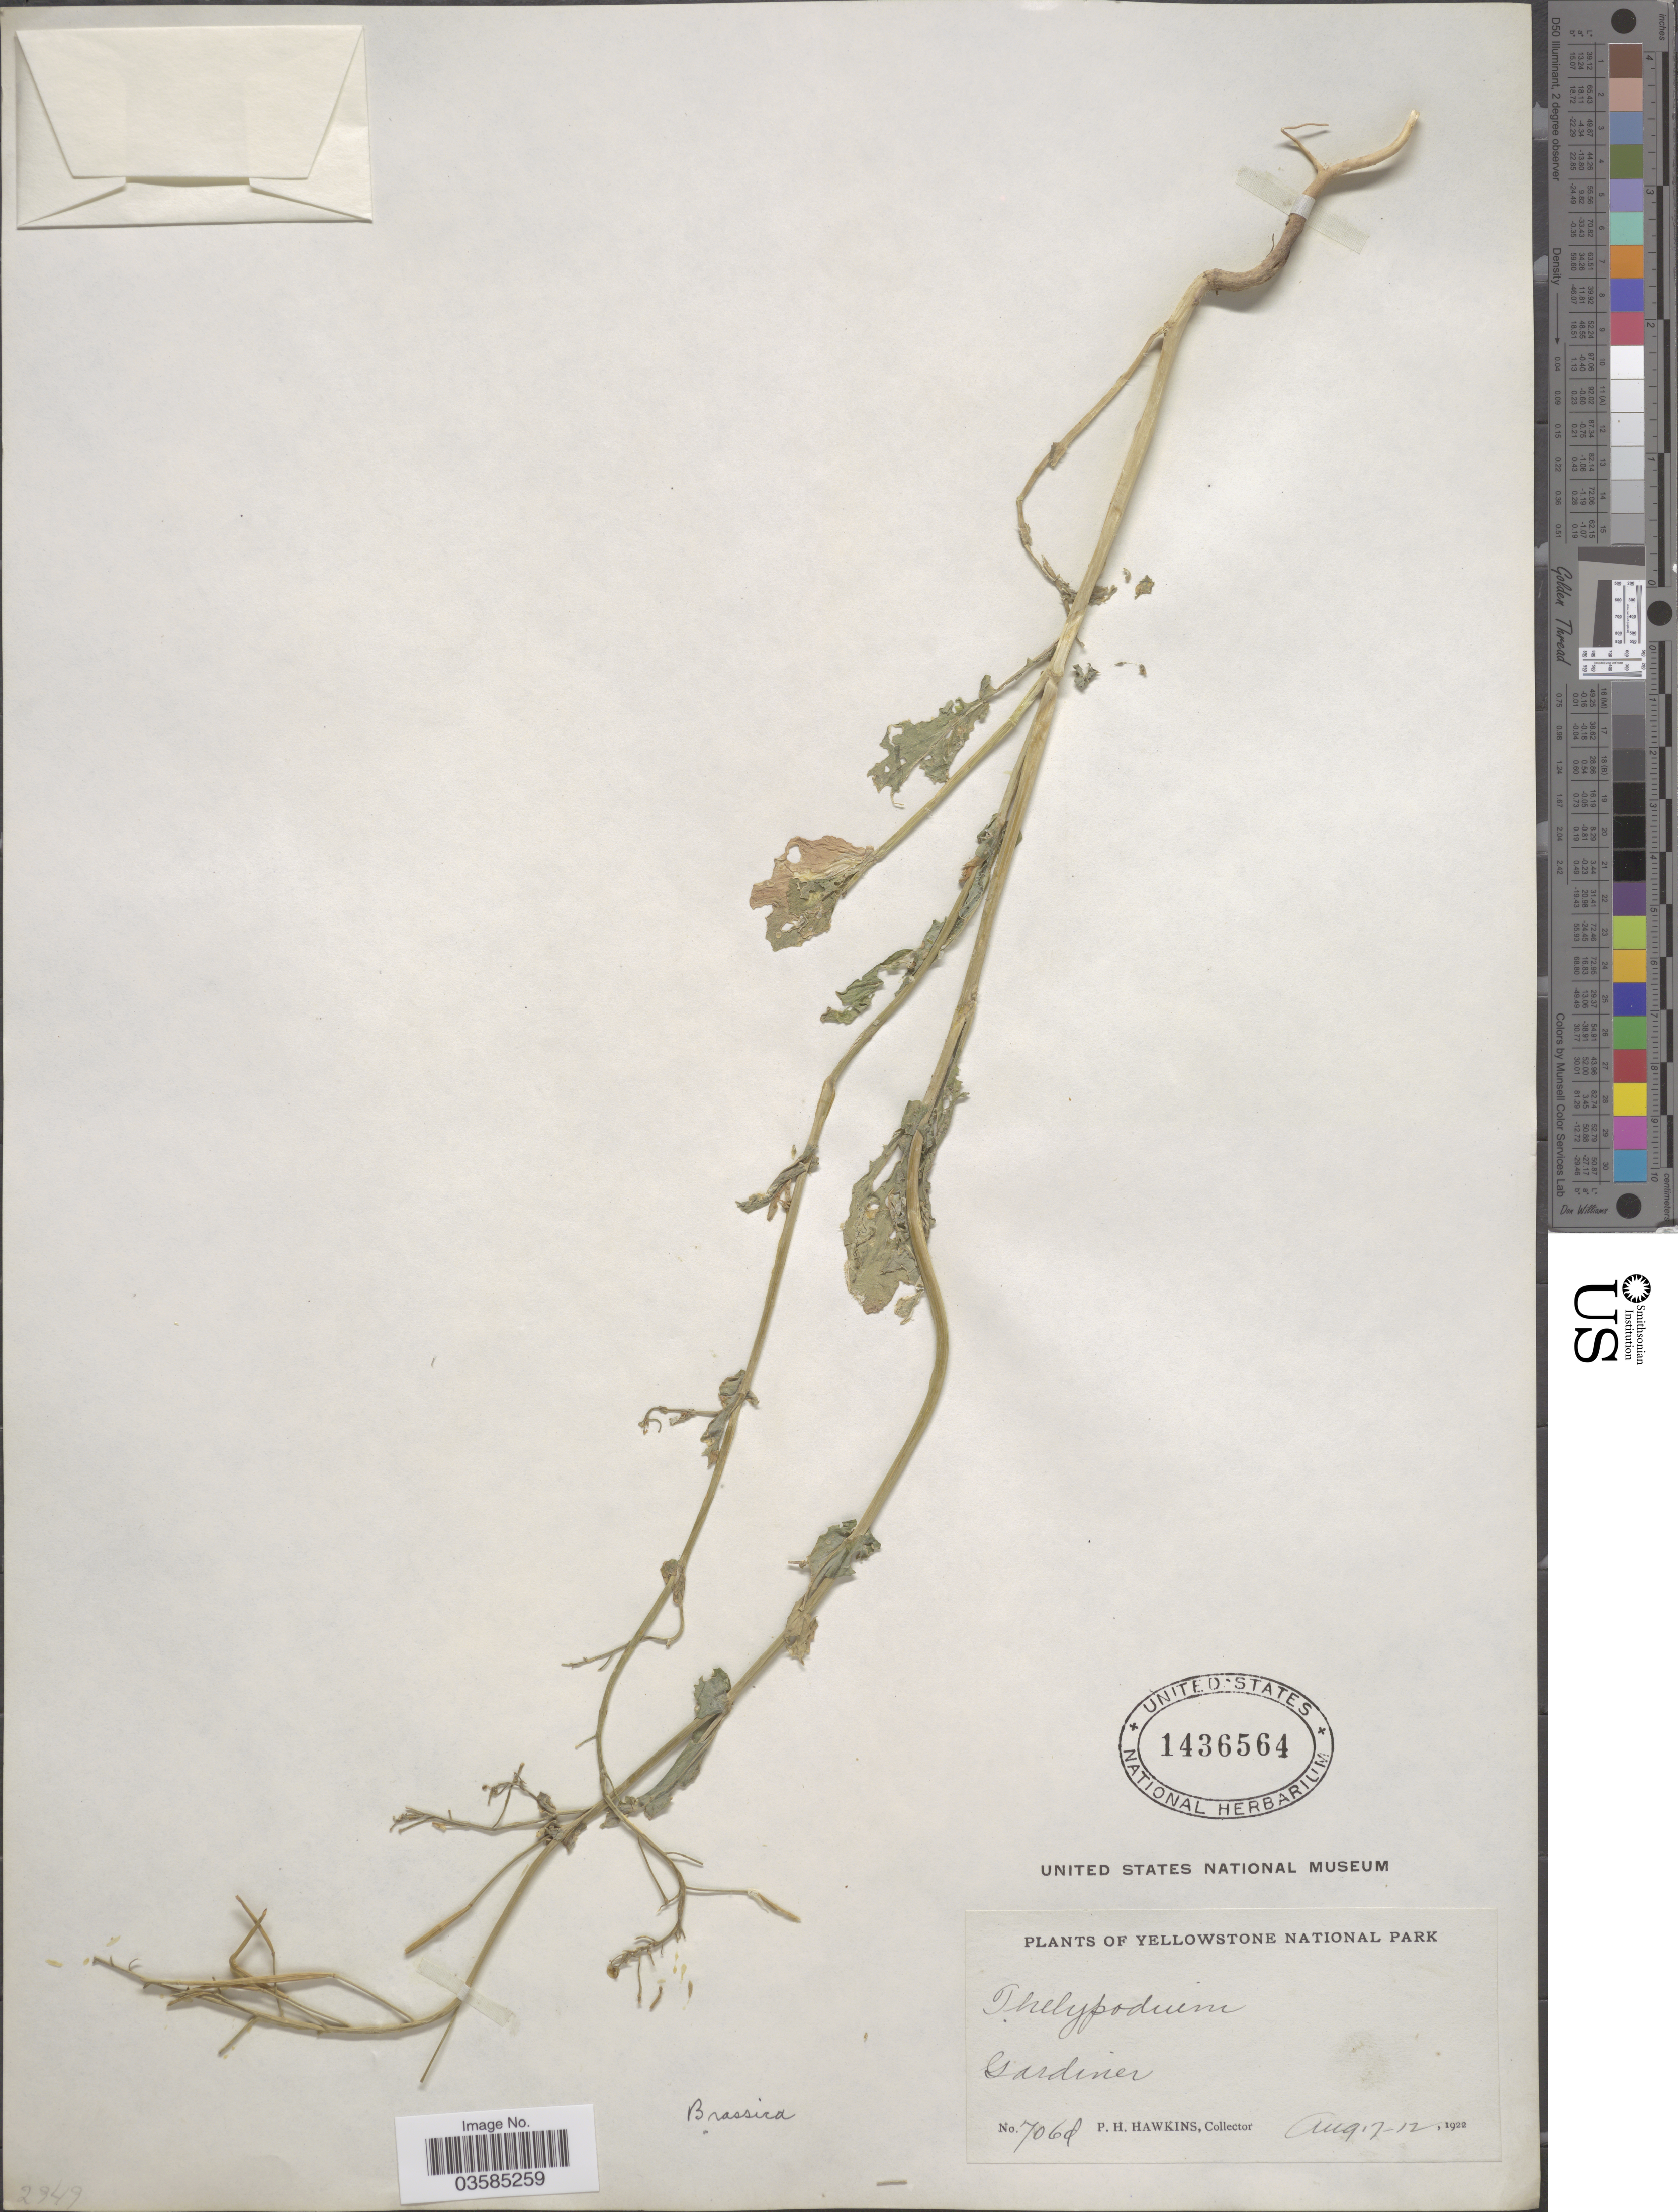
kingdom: Plantae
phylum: Tracheophyta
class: Magnoliopsida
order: Brassicales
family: Brassicaceae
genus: Brassica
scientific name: Brassica sp.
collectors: P. Hawkins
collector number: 706d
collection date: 1922-08-07/1922-08-12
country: United States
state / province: Wyoming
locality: Yellowstone National Park. Gardiner.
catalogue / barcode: US 1436564